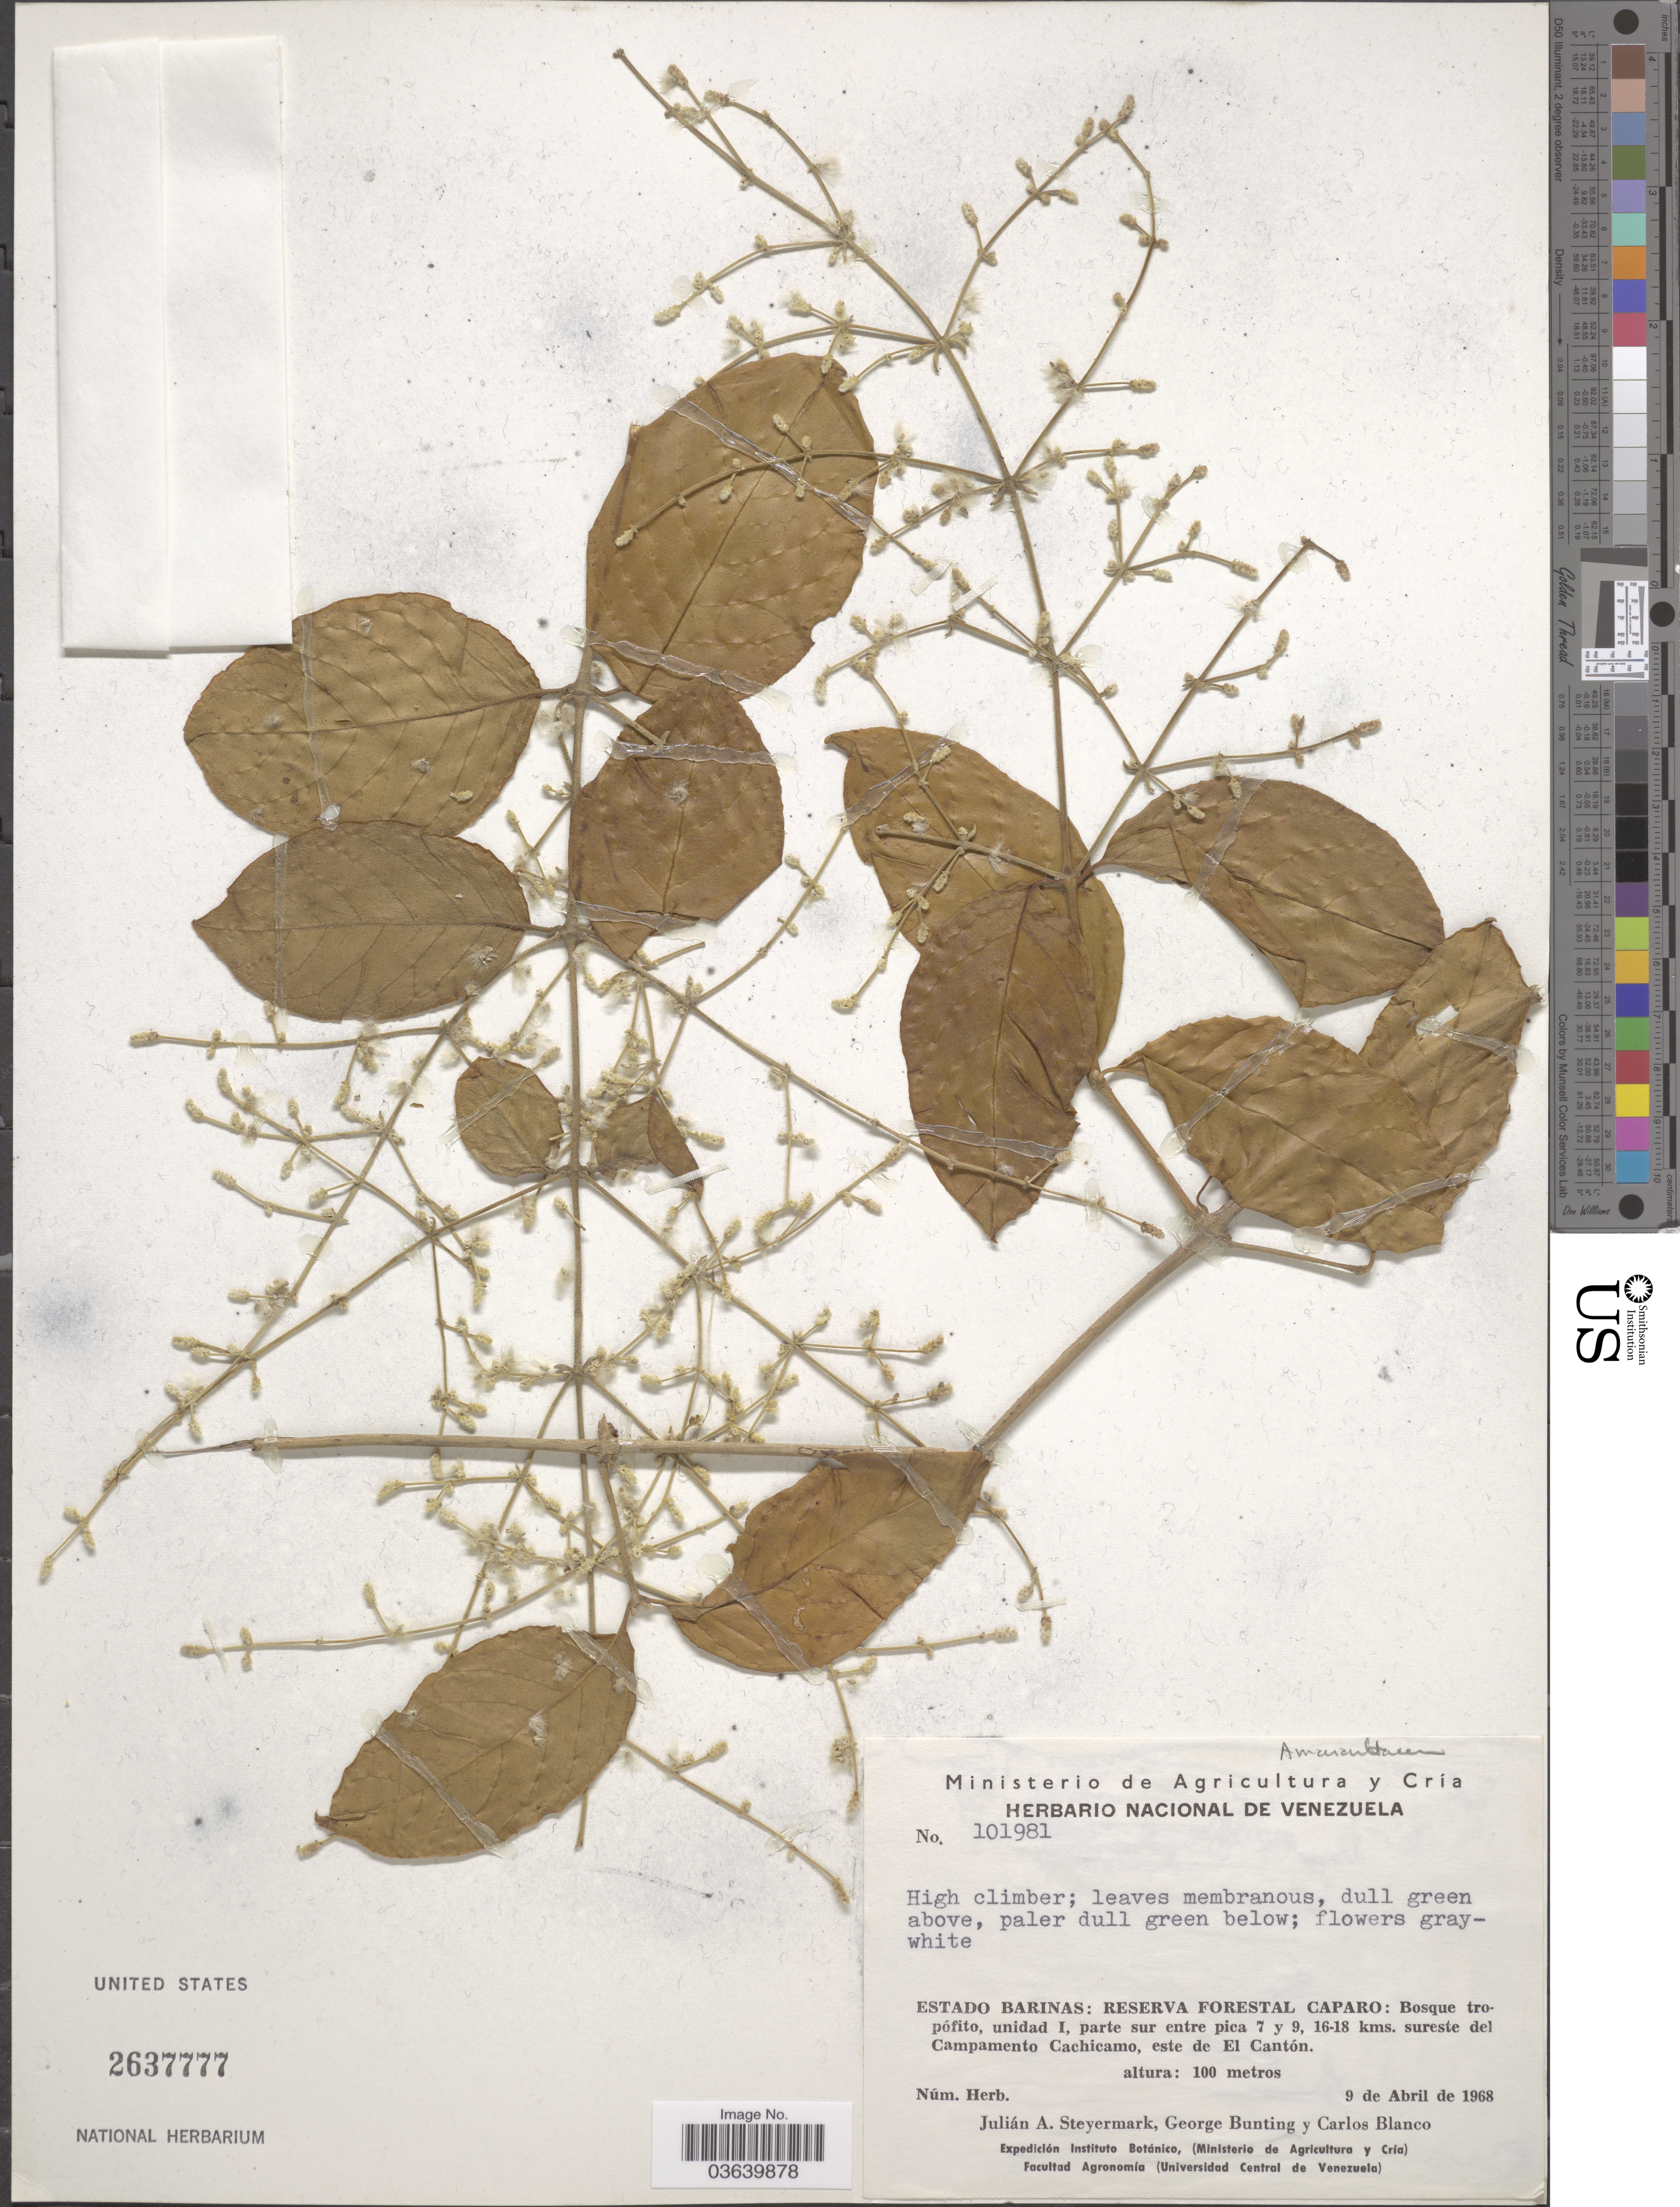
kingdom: Plantae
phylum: Tracheophyta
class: Magnoliopsida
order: Caryophyllales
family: Amaranthaceae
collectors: J. Steyermark, G. S. Bunting & C. Blanco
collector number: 101981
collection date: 1968-04-09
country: Venezuela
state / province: Barinas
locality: Reserva Forestal Caparo: Bosque tropófito, unidad I, parte sur entre pica 7 y 9, 16-18 kms. sureste del Campamento Cachicamo, este de El Cantón.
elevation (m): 100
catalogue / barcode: US 2637777